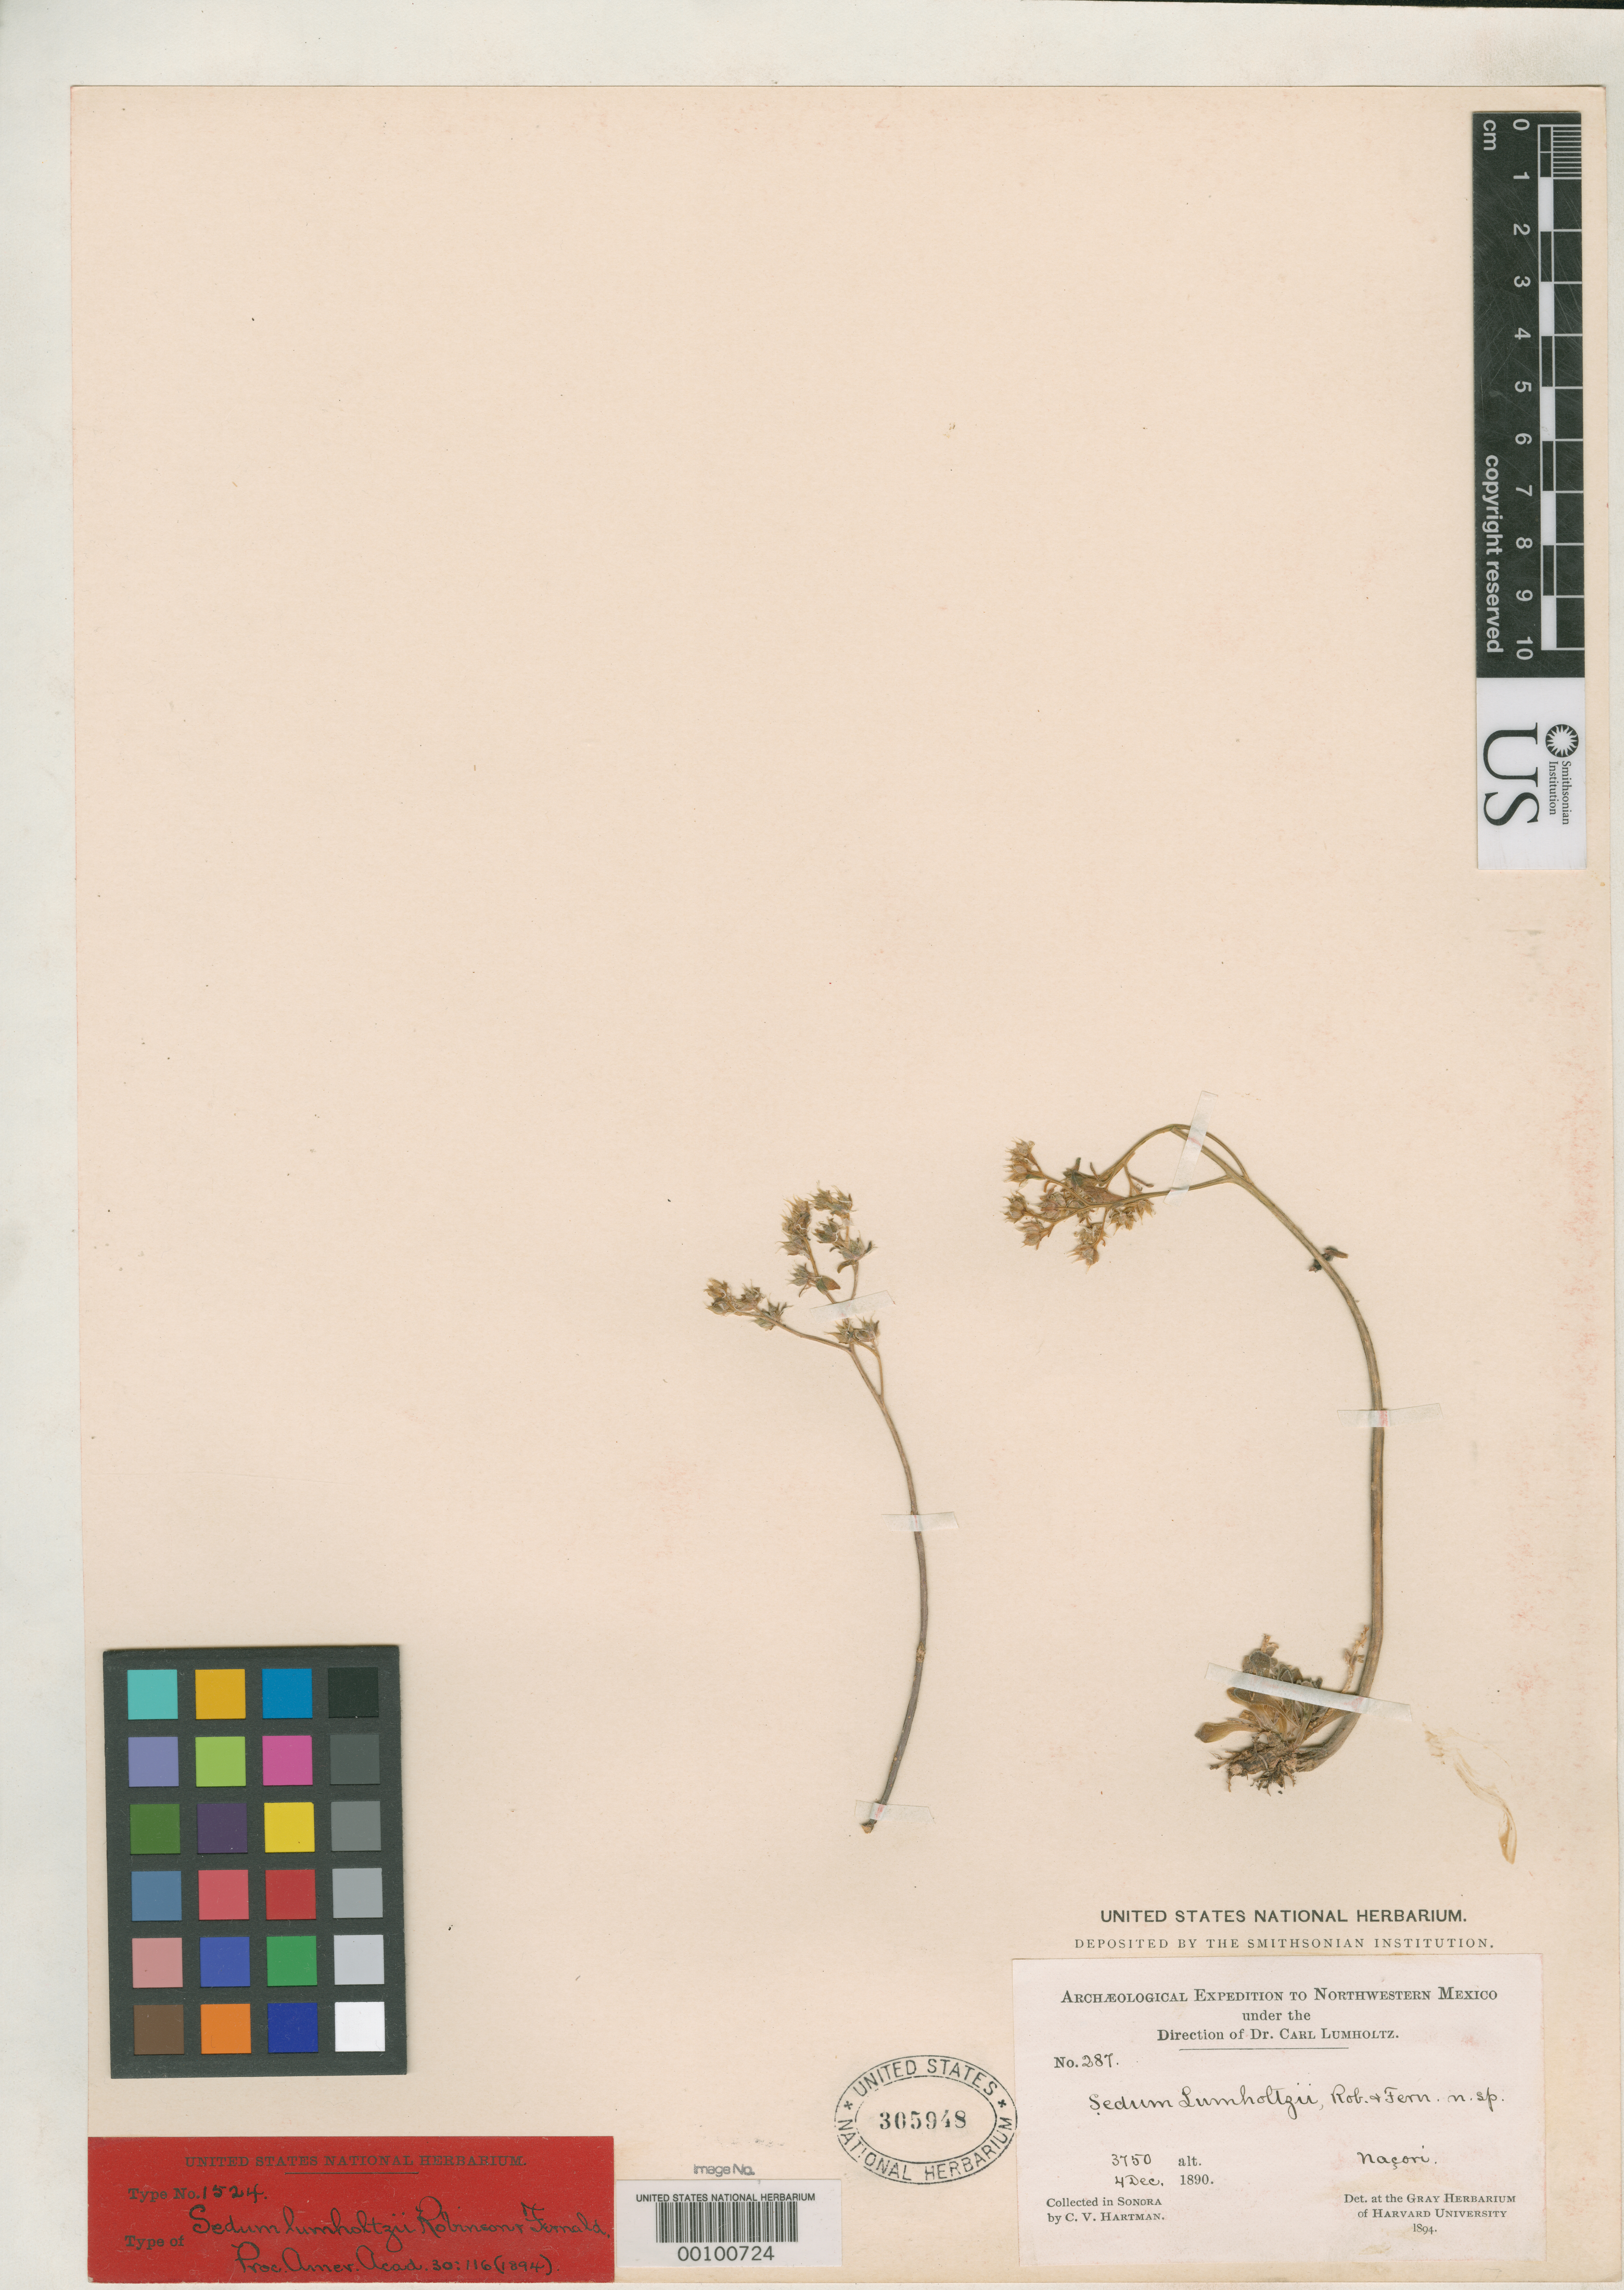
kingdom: Plantae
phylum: Tracheophyta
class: Magnoliopsida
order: Saxifragales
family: Crassulaceae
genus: Sedum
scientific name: Sedum lumholtzii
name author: B.L. Rob. & Fernald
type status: Isosyntype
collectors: C. V. Hartman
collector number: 287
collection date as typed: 04 Dec 1890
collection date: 1890-12-04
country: Mexico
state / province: Sonora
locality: Nacory.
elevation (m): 1128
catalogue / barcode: US 305948